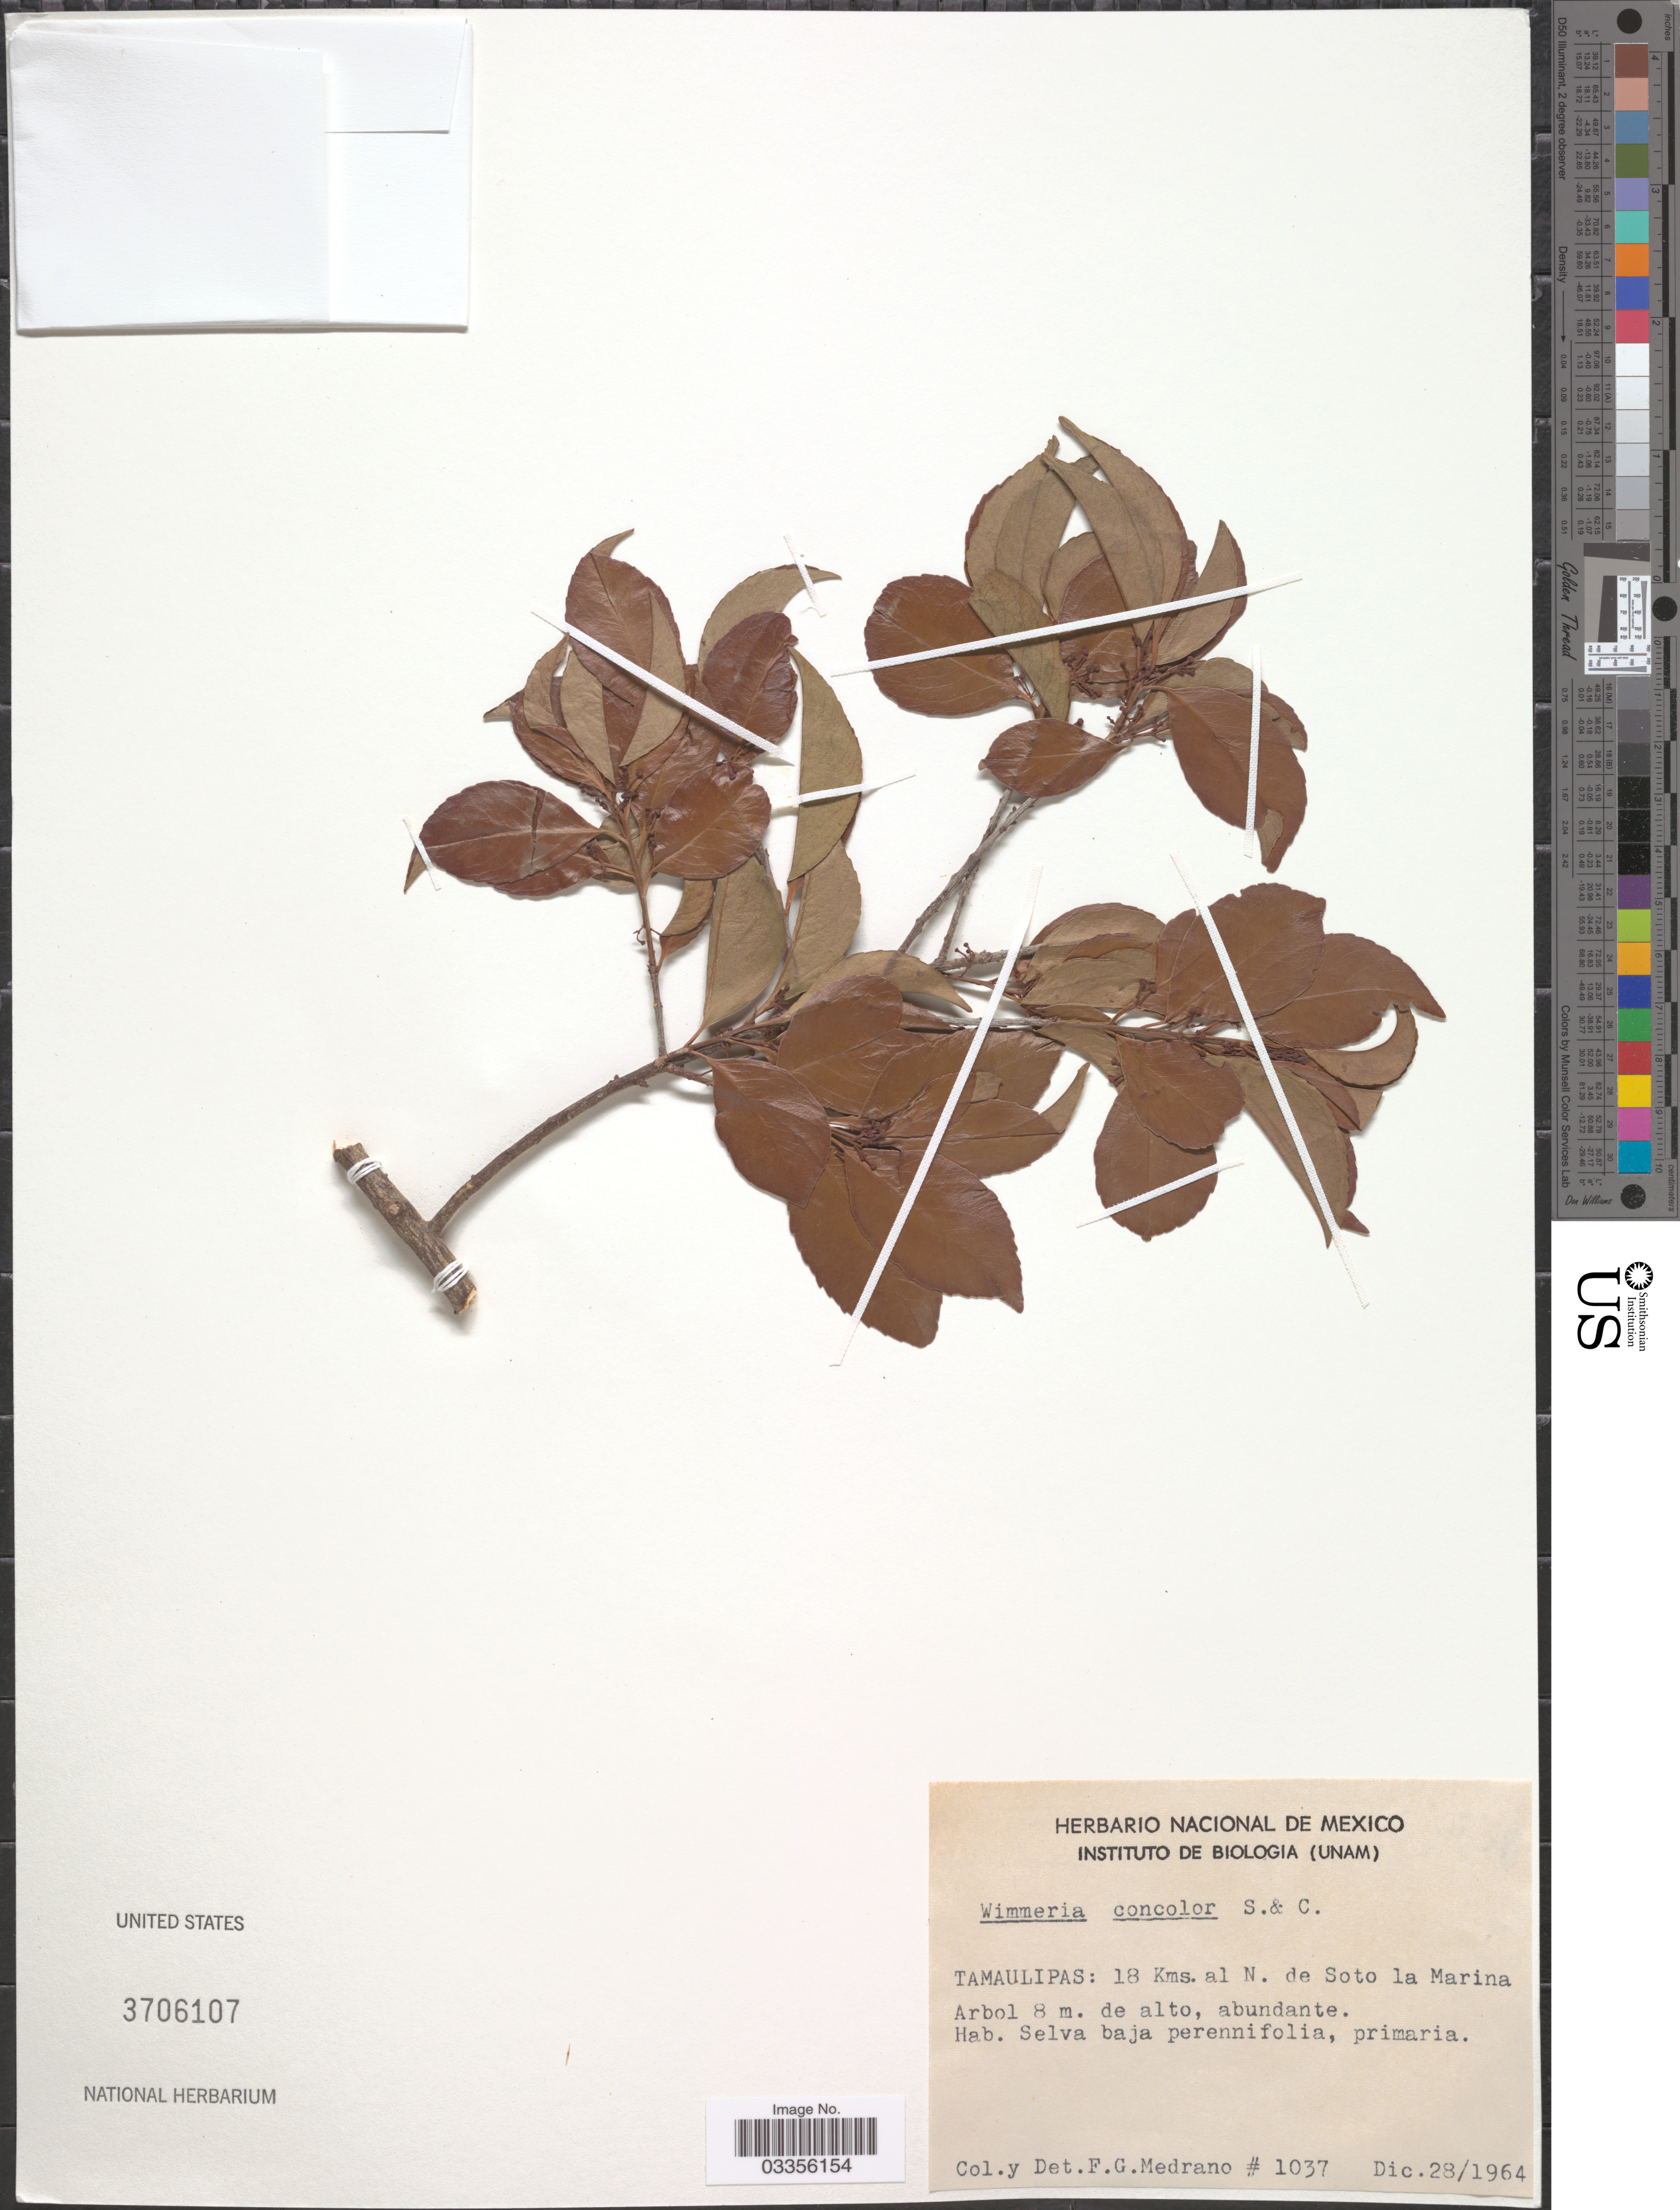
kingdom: Plantae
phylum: Tracheophyta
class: Magnoliopsida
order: Celastrales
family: Celastraceae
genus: Wimmeria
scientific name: Wimmeria concolor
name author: Schltdl. & Cham.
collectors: F. Medrano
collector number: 1037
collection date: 1964-12-28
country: Mexico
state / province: Tamaulipas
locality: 18 Kms. al N. de Soto la Marina.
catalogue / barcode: US 3706107